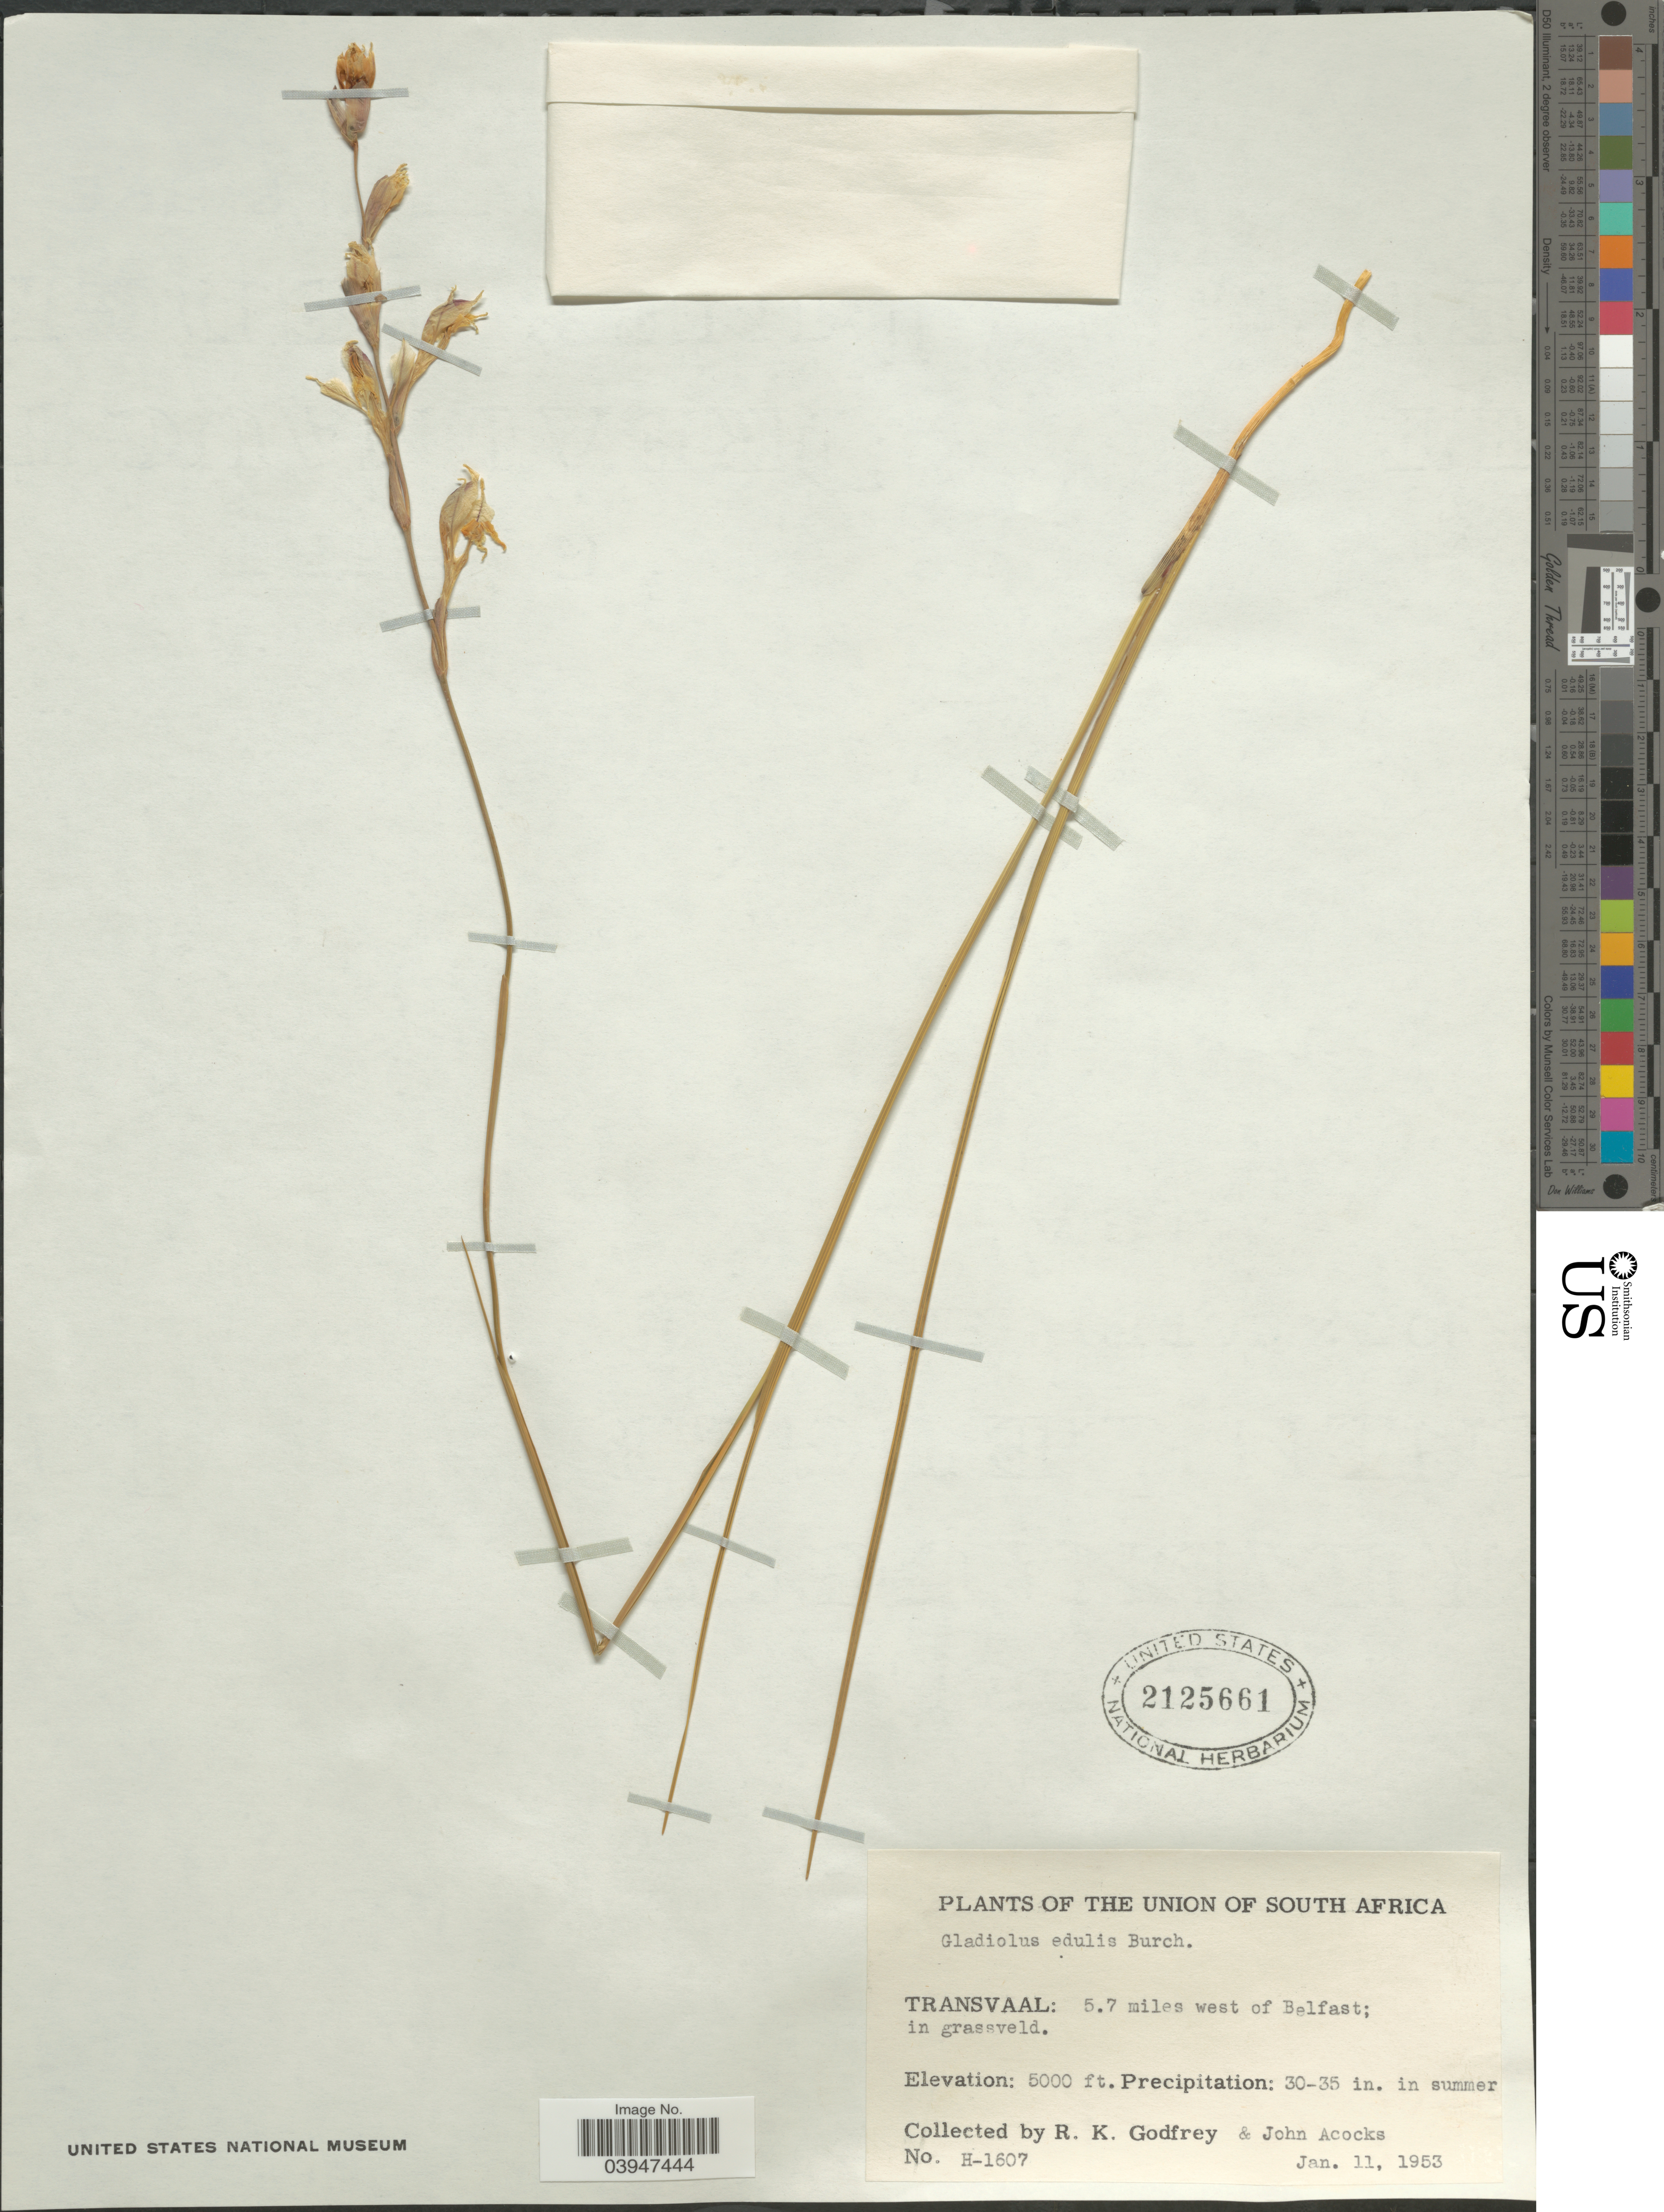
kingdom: Plantae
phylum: Tracheophyta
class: Liliopsida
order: Asparagales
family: Iridaceae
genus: Gladiolus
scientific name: Gladiolus edulis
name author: Burch. ex Ker Gawl.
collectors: R. K. Godfrey & J. P. Acocks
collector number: H-1607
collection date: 1953-01-11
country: South Africa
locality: Union of South Africa. Transvaal: 5.7 miles west of Belfast; in grassveld.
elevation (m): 1524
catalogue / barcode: US 2125661